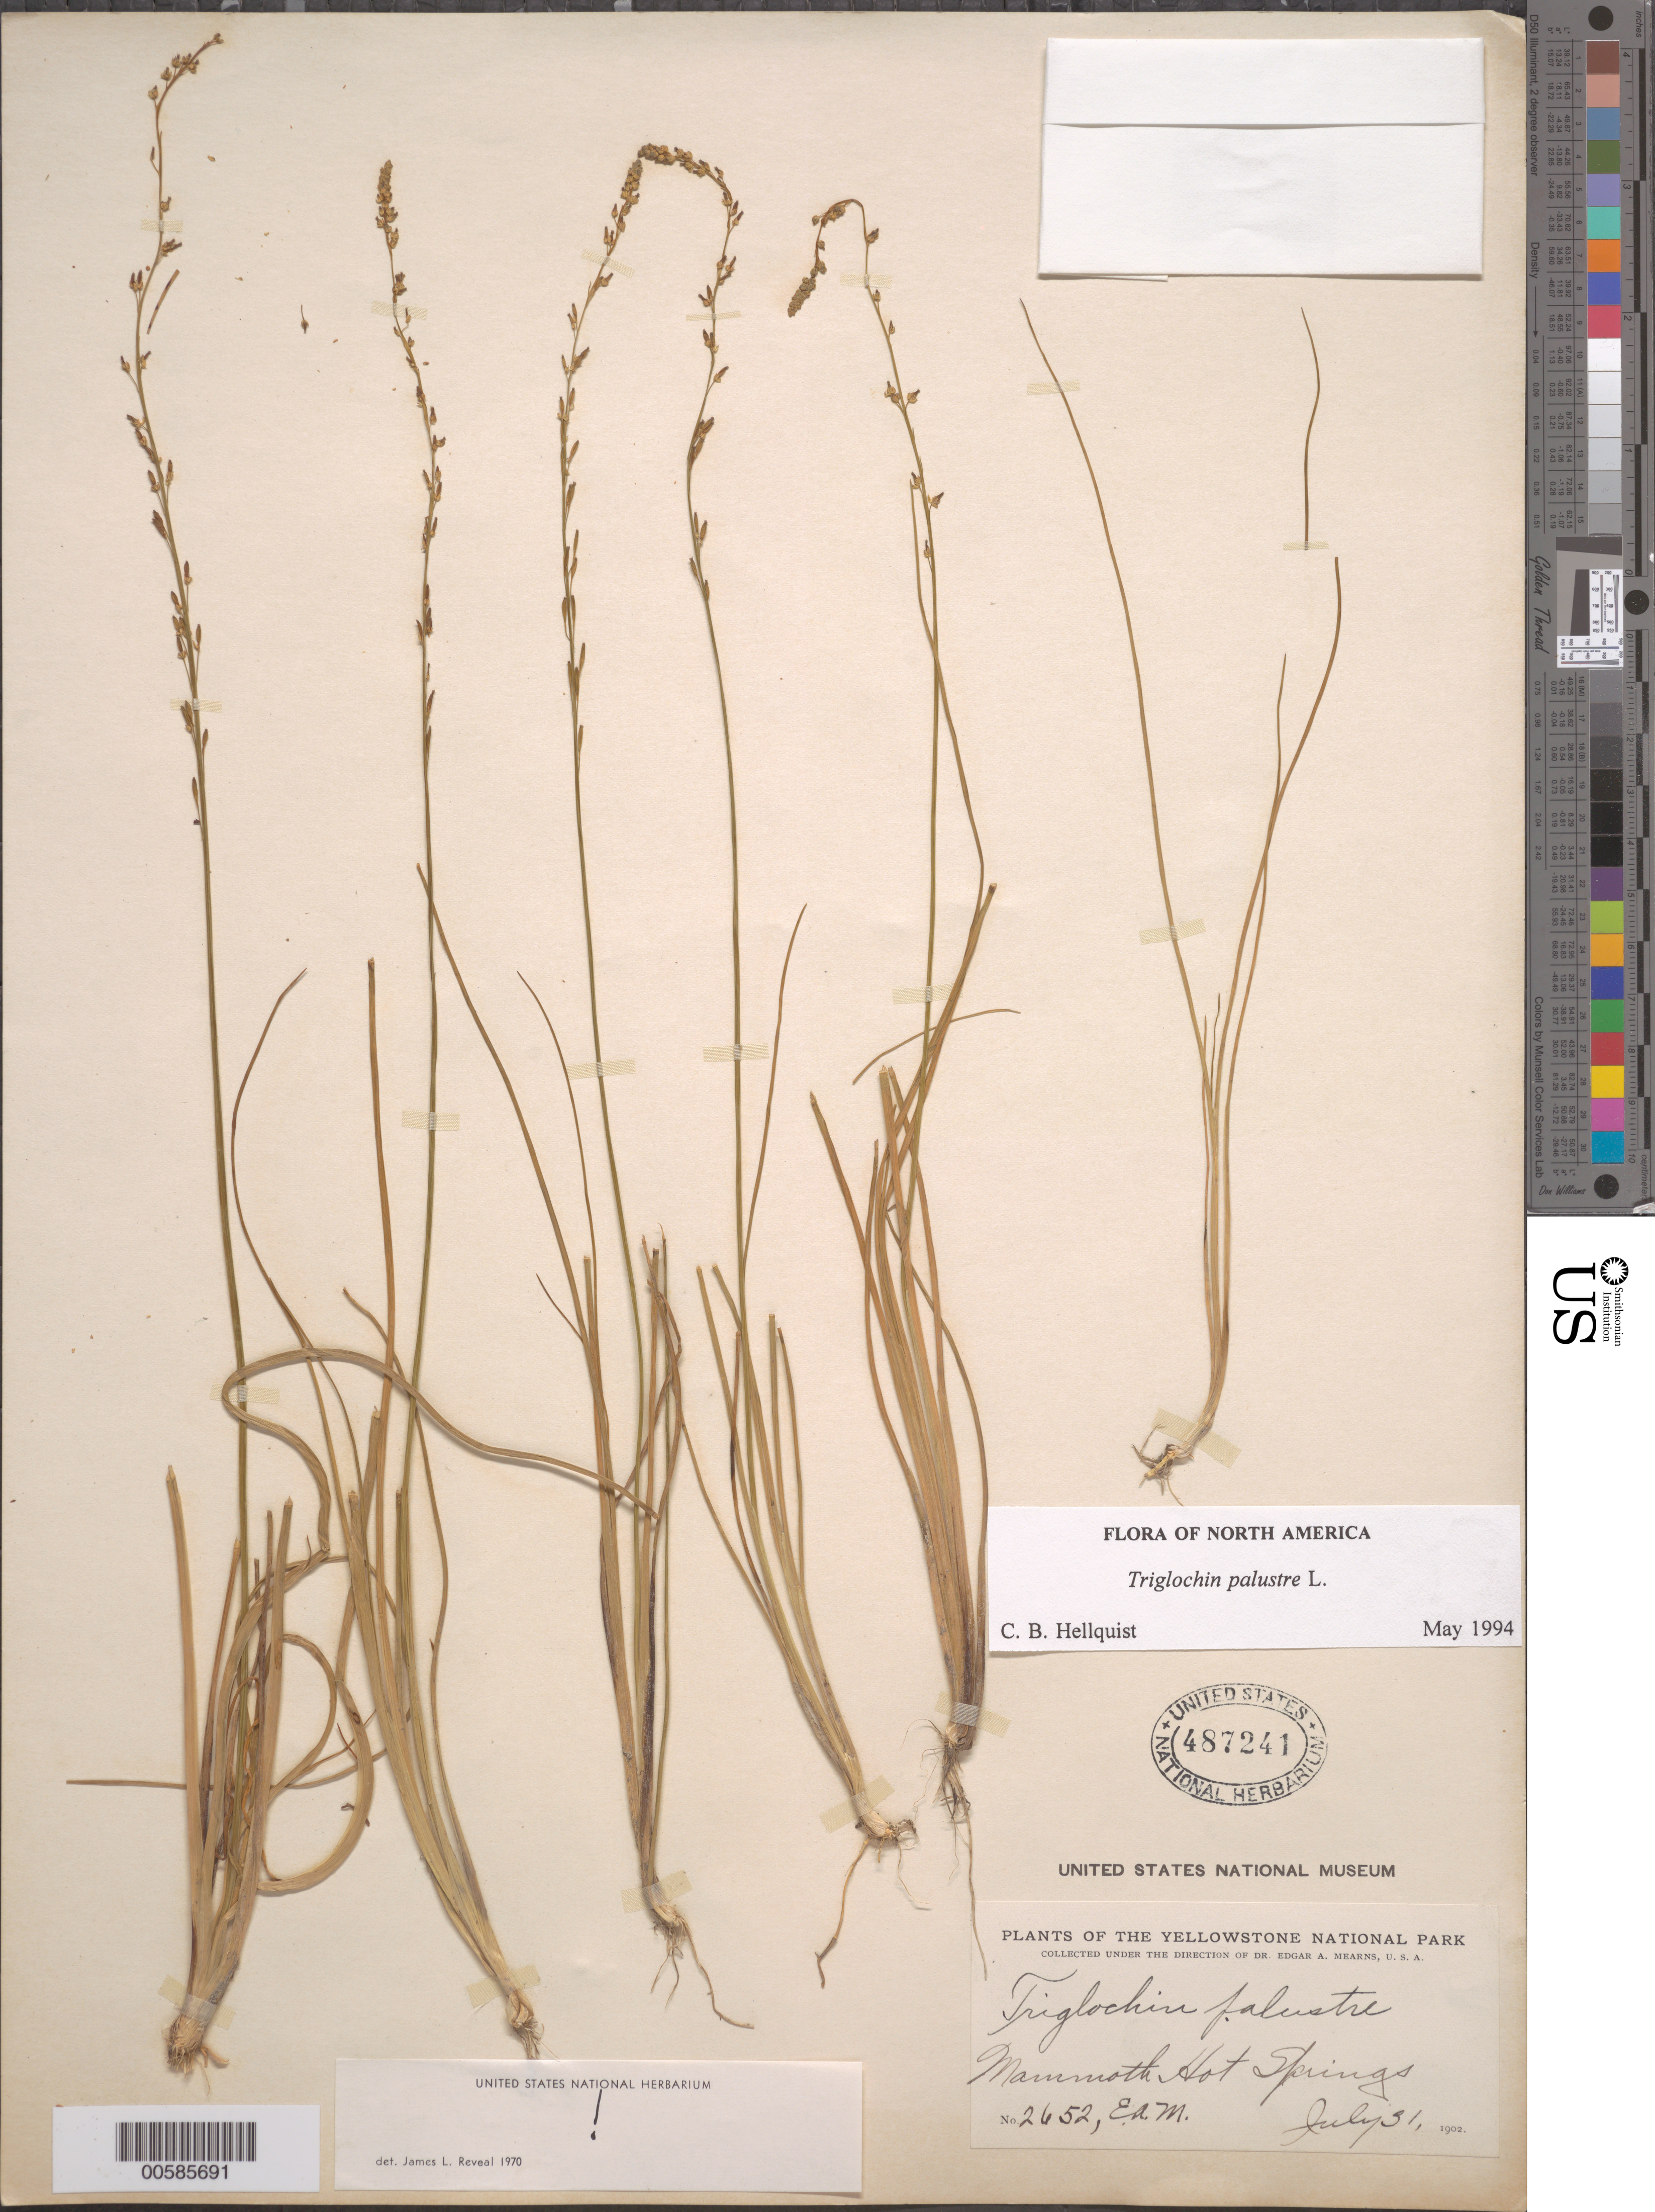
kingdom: Plantae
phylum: Tracheophyta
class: Liliopsida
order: Alismatales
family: Juncaginaceae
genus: Triglochin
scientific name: Triglochin palustris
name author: L.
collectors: E. A. Mearns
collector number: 2652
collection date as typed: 31 Jul 1902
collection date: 1902-07-31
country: United States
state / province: Wyoming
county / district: Park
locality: Mammoth Hot Springs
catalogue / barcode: US 487241